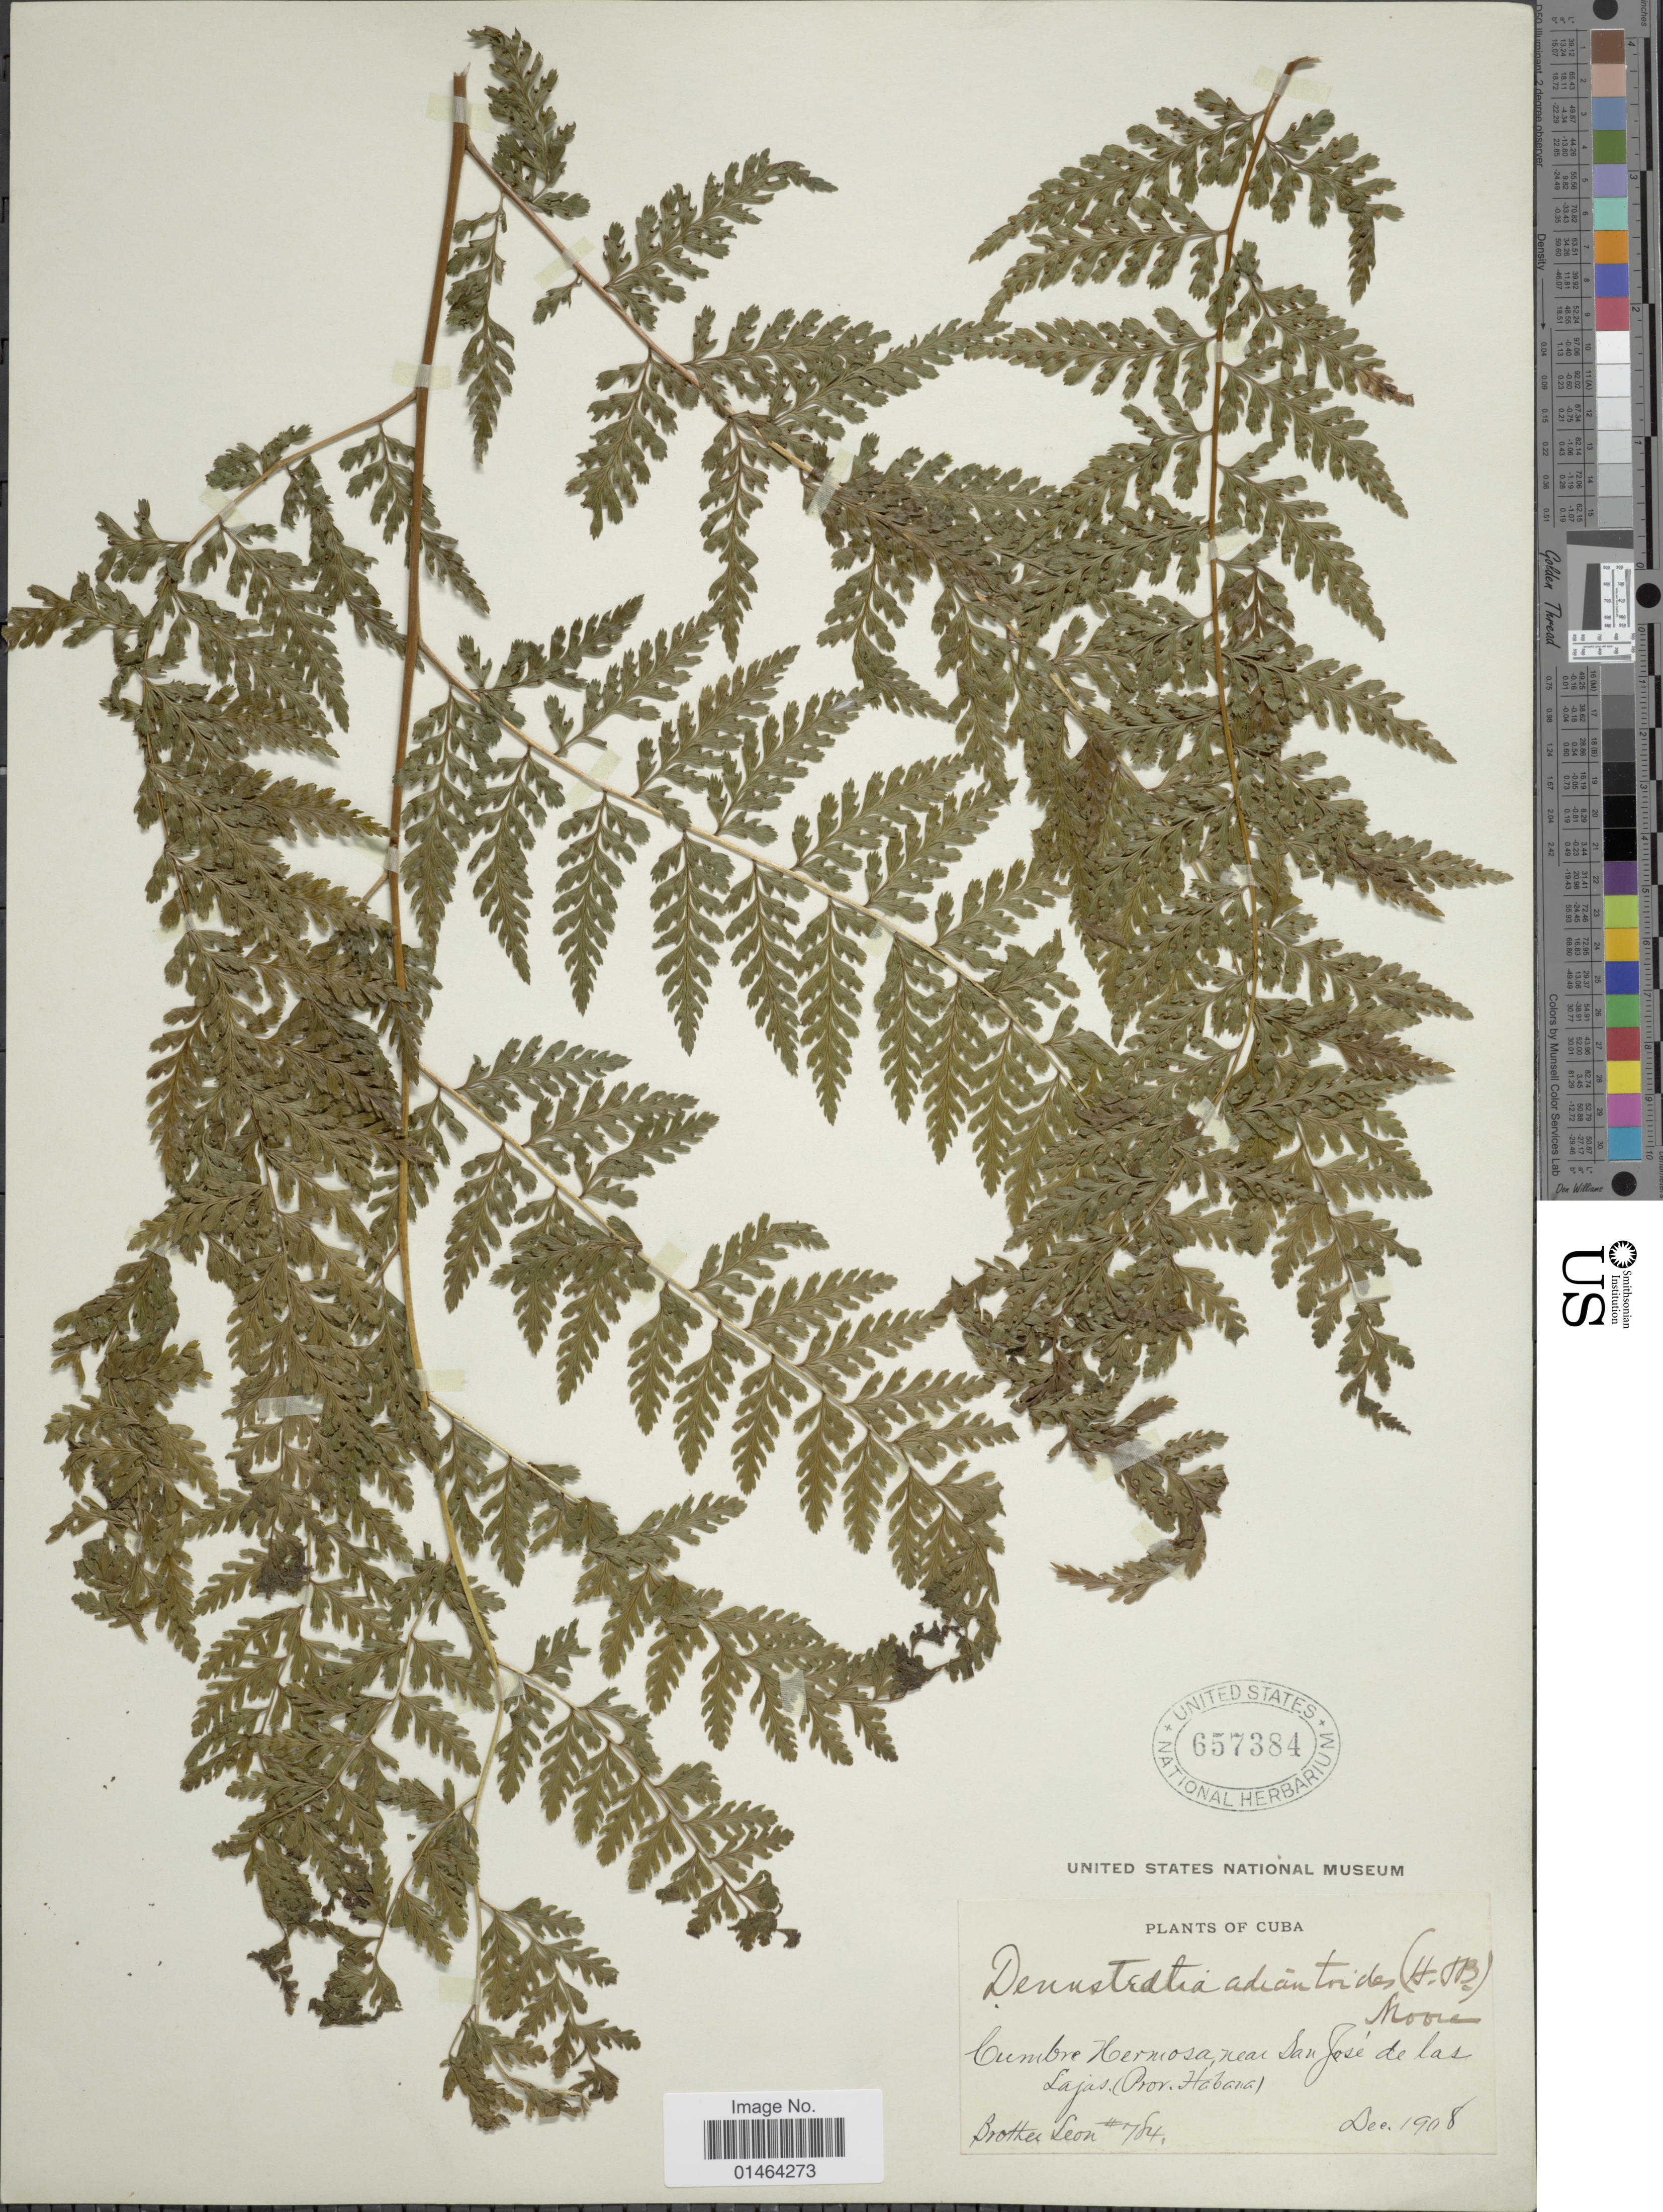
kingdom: Plantae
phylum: Tracheophyta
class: Polypodiopsida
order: Polypodiales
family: Dennstaedtiaceae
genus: Dennstaedtia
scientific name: Dennstaedtia bipinnata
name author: (Cav.) Maxon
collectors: Bro. León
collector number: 784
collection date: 1908-12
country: Cuba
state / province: La Habana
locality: Cumbre Hermosa, near San José de las Lajas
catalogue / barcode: US 657384